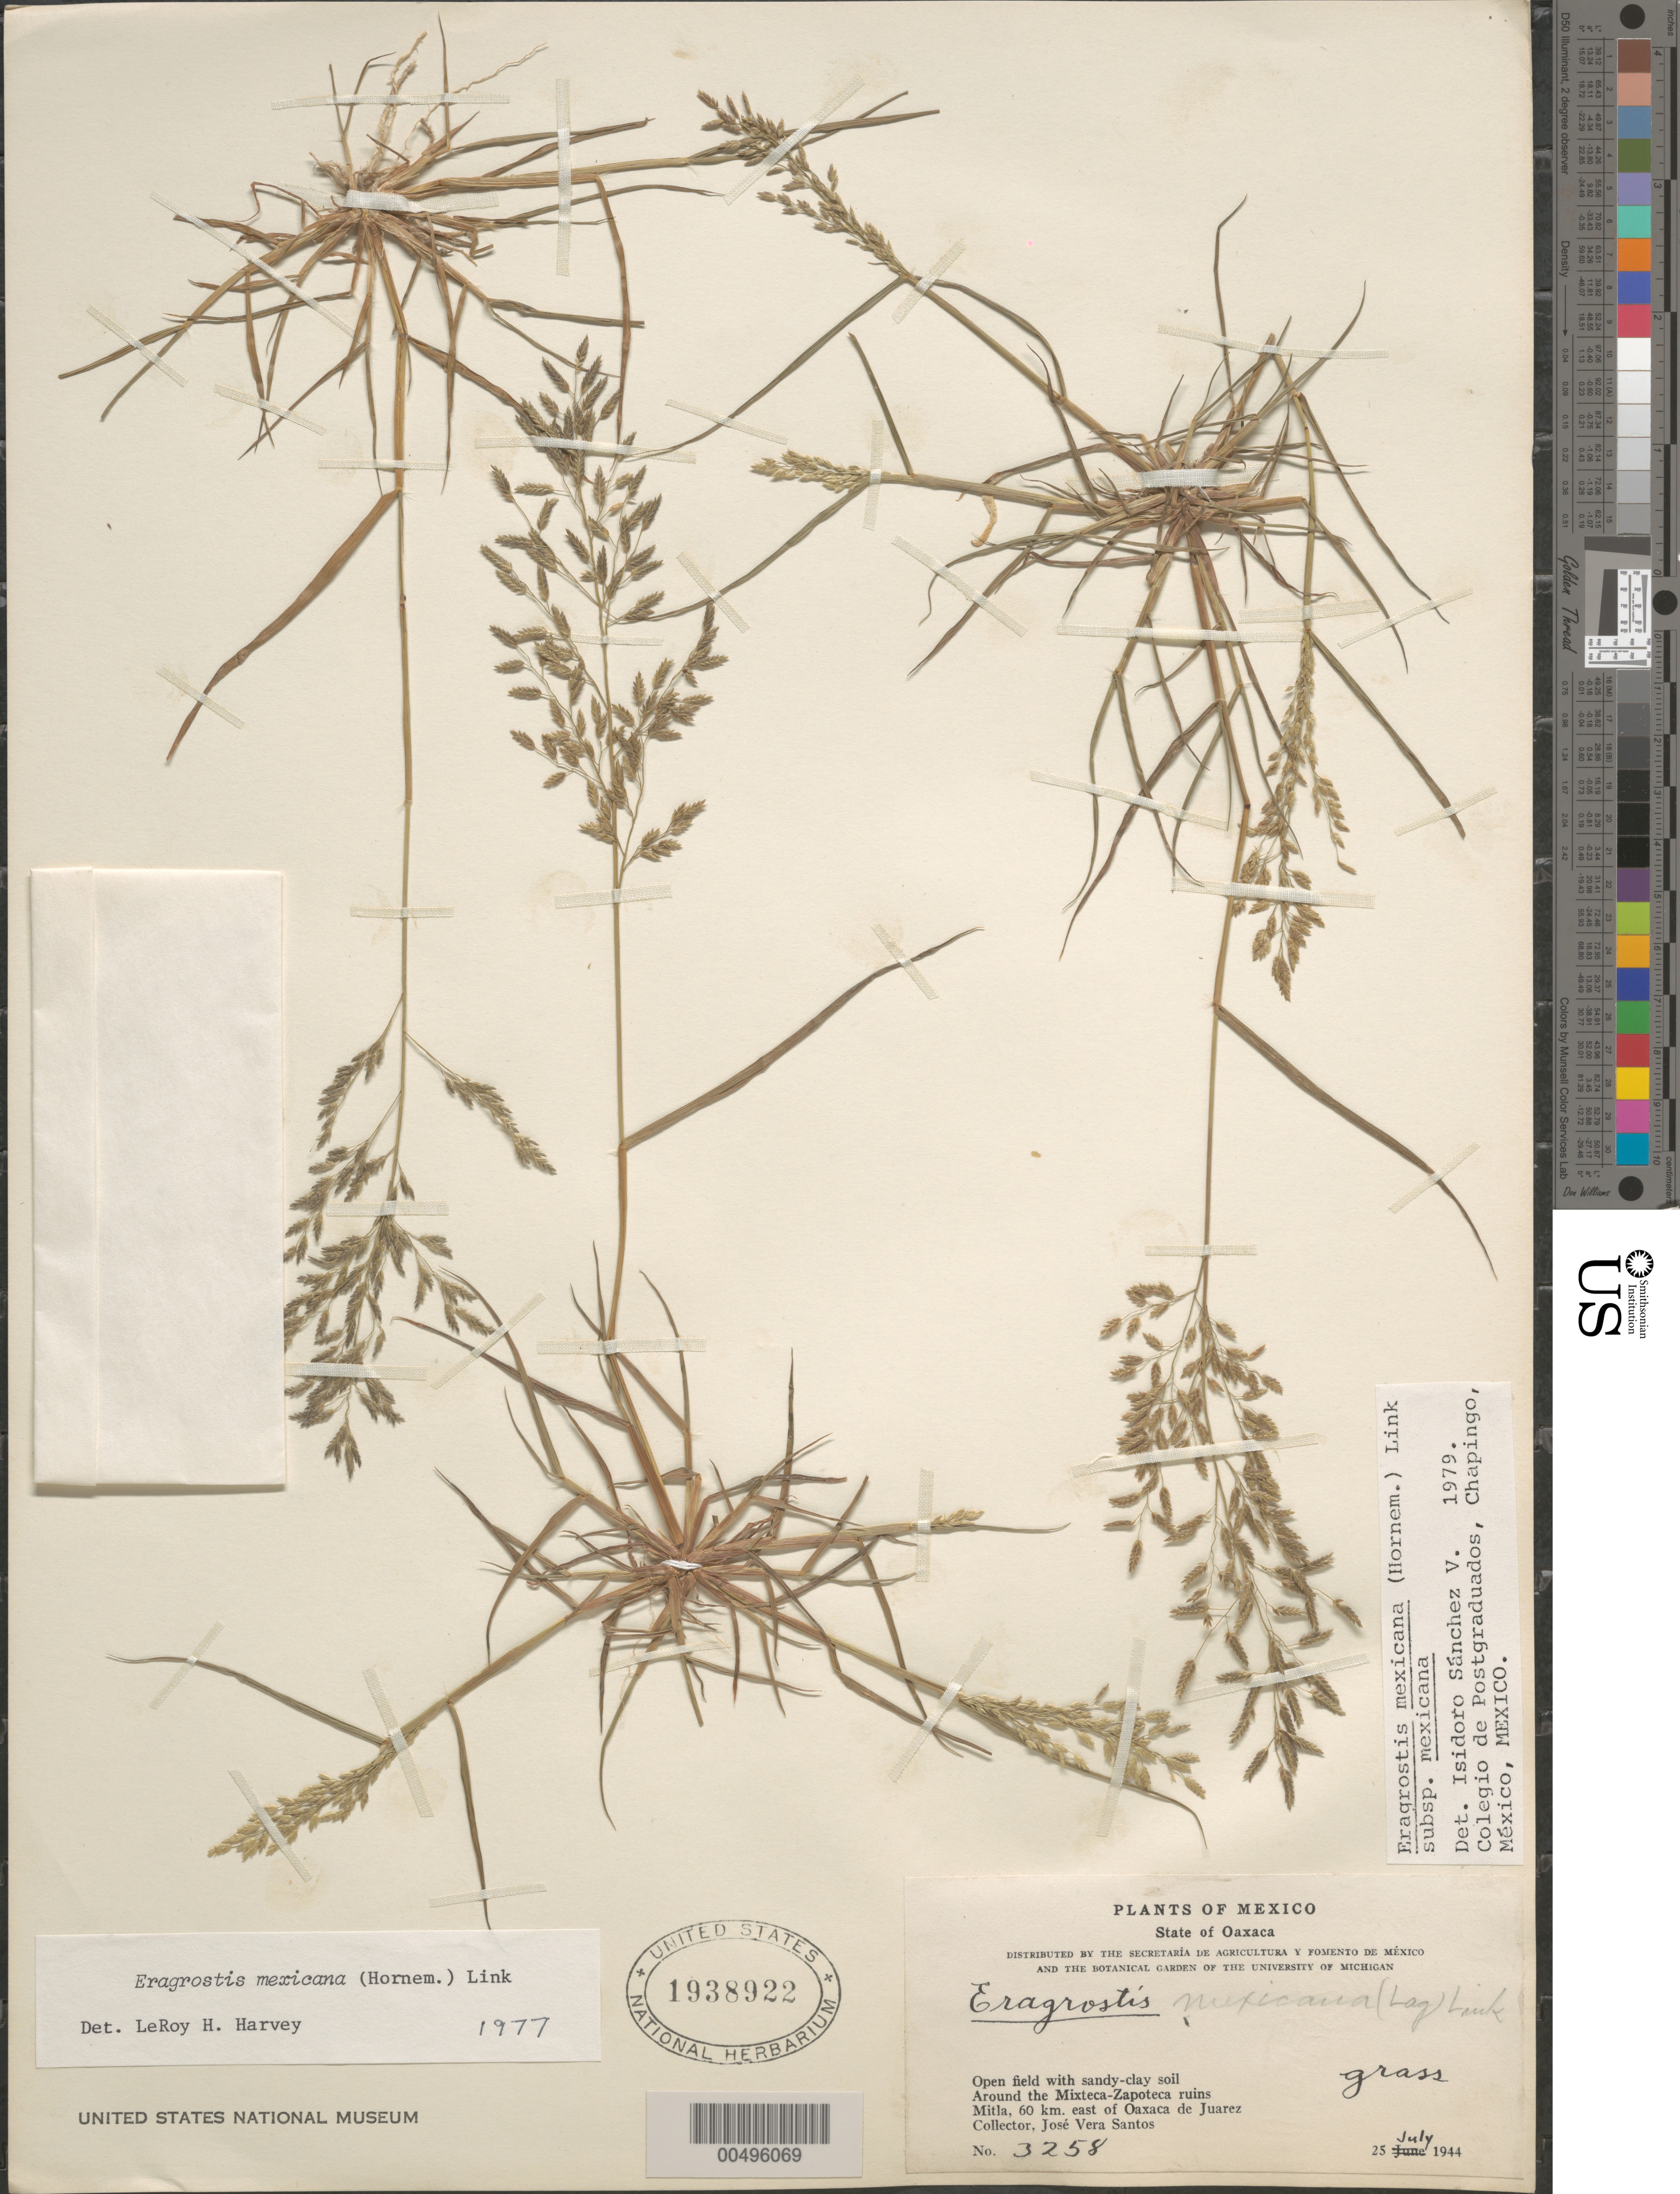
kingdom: Plantae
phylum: Tracheophyta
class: Liliopsida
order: Poales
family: Poaceae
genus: Eragrostis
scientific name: Eragrostis mexicana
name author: (Hornem.) Link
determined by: Sánchez Vega, I. M.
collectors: J. V. Santos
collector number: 3258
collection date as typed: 25 Jul 1944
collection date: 1944-07-25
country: Mexico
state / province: Oaxaca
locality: Around the Mixteca-Zapoteca ruins, Mitla, 60 km E of Oaxaca de Juarez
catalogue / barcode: US 1938922